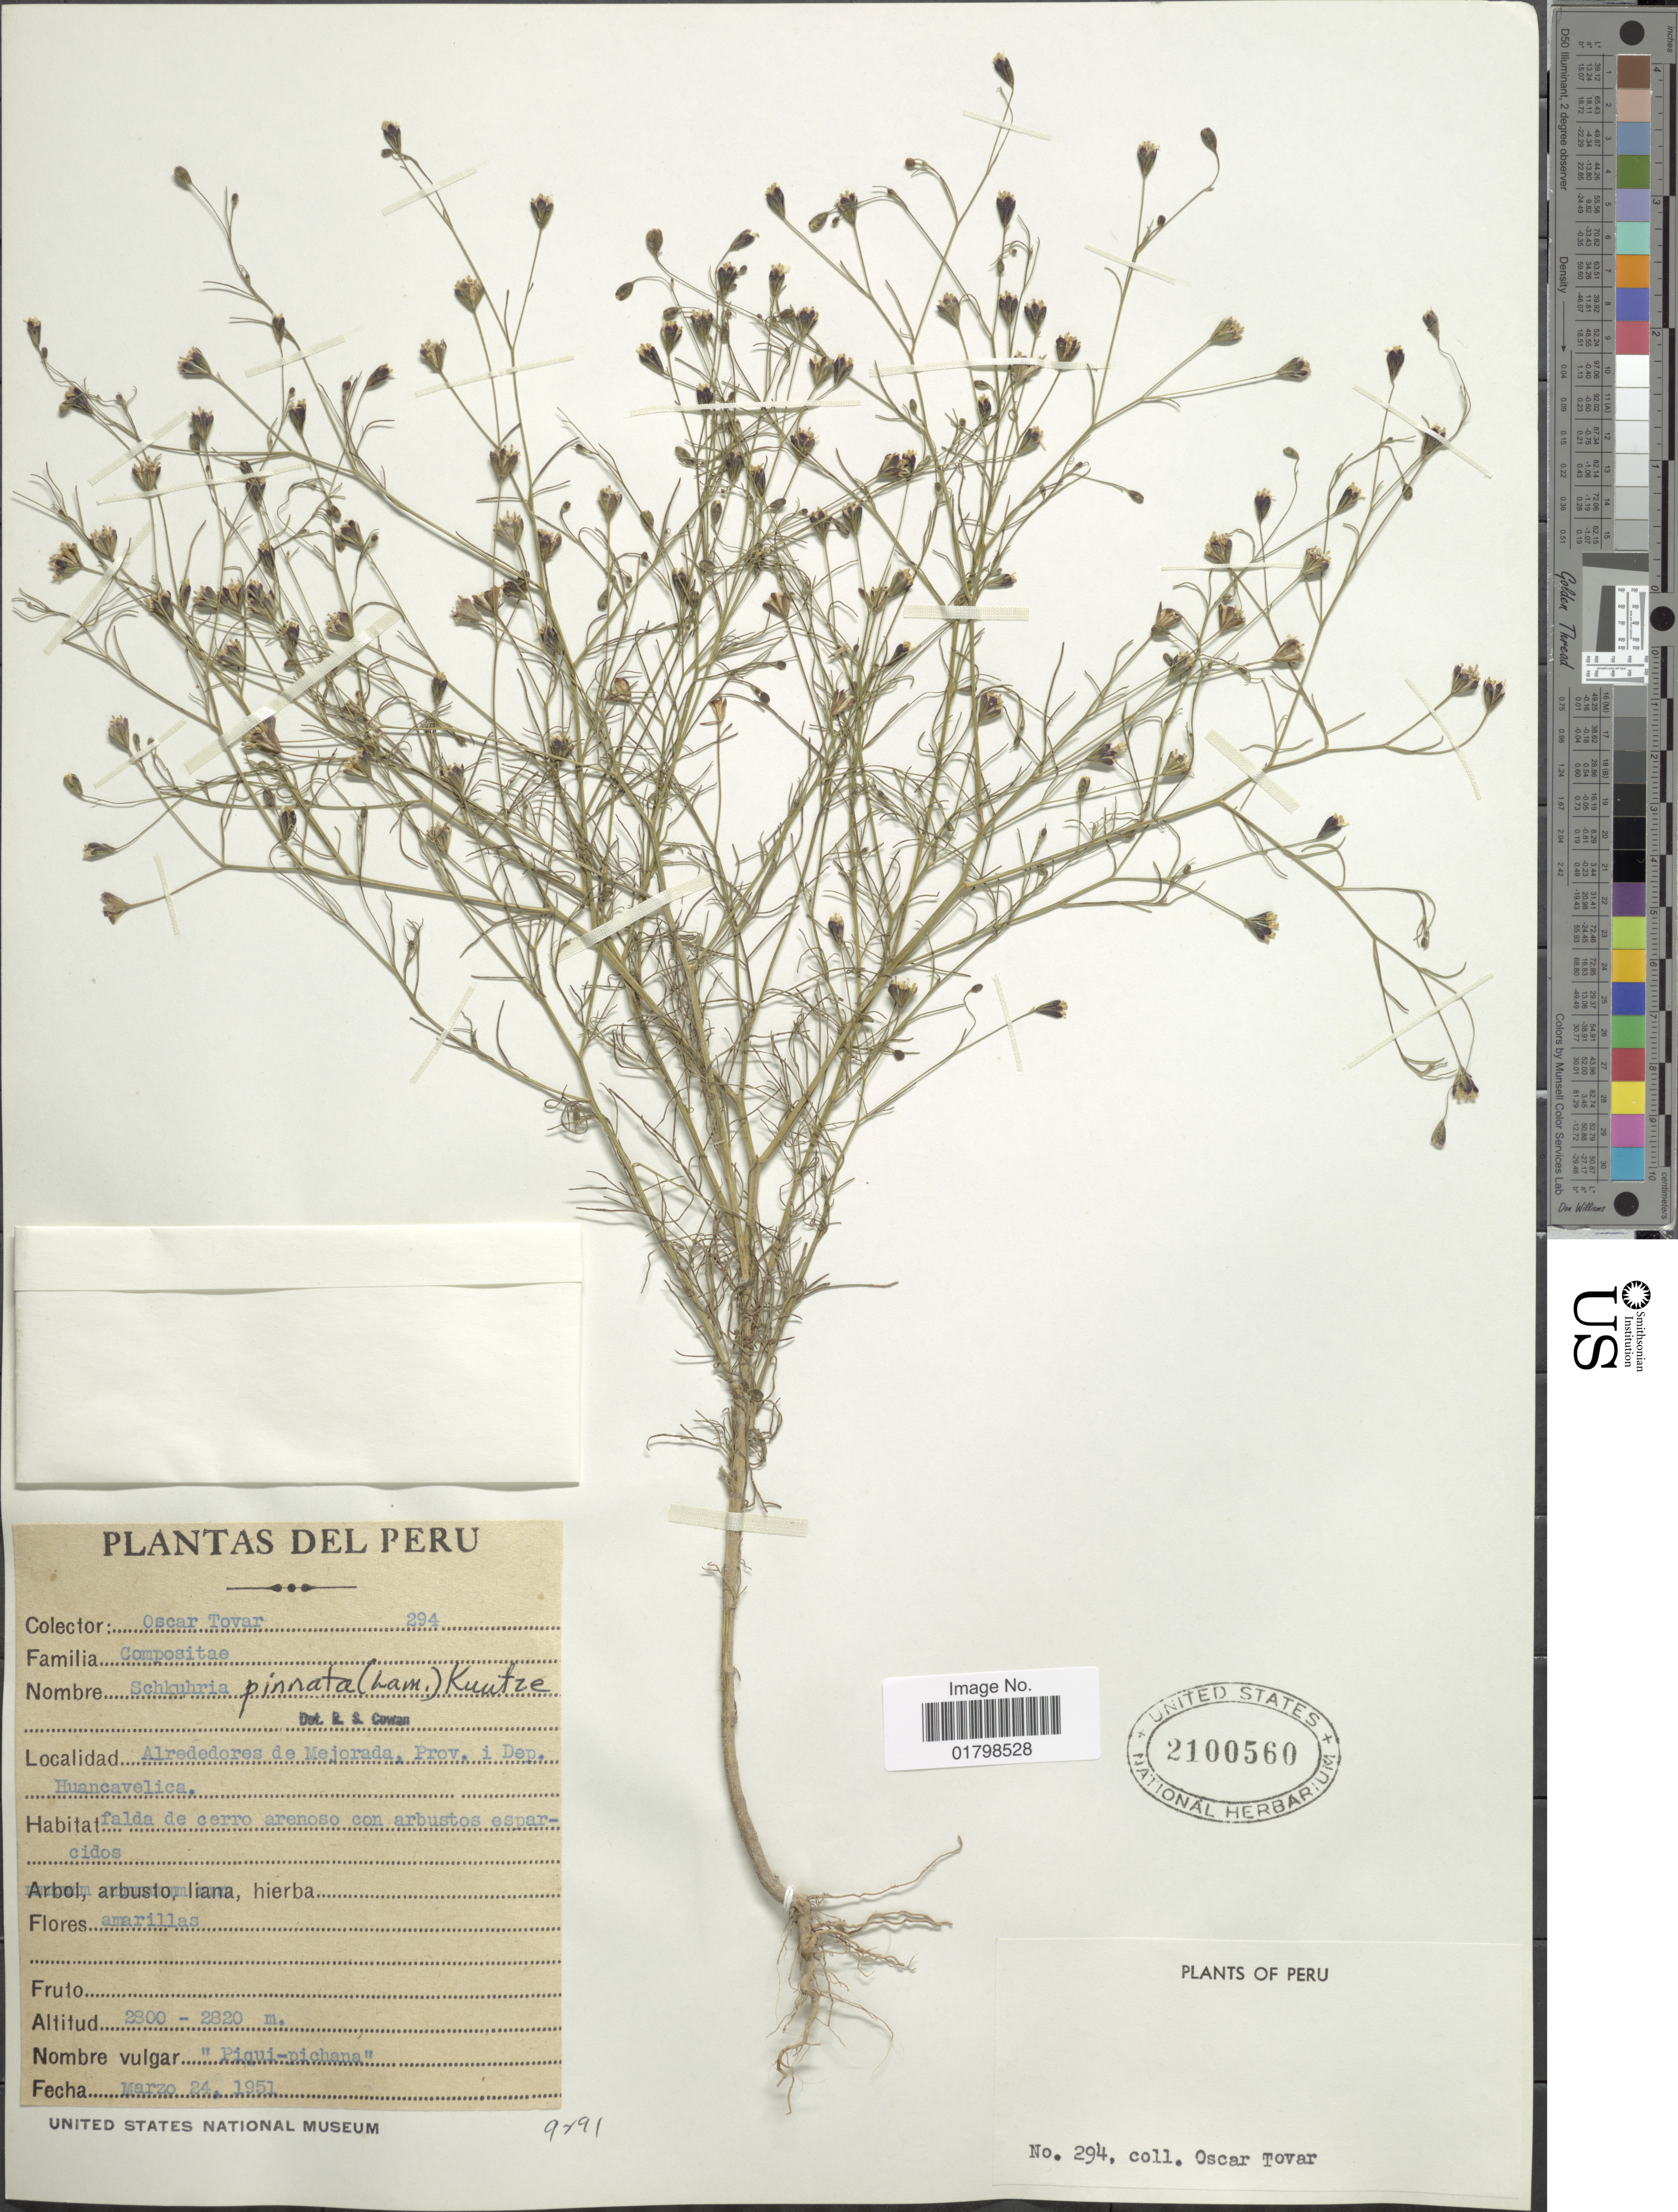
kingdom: Plantae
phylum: Tracheophyta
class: Magnoliopsida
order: Asterales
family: Asteraceae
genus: Schkuhria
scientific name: Schkuhria pinnata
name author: (Lam.) Kuntze ex Thell.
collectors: O. Tovar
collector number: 294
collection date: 1951-03-24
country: Peru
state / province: Huancavelica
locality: Alrededores de Mejorada, Prov. i Dep. Huancavelica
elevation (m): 2800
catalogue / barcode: US 2100560